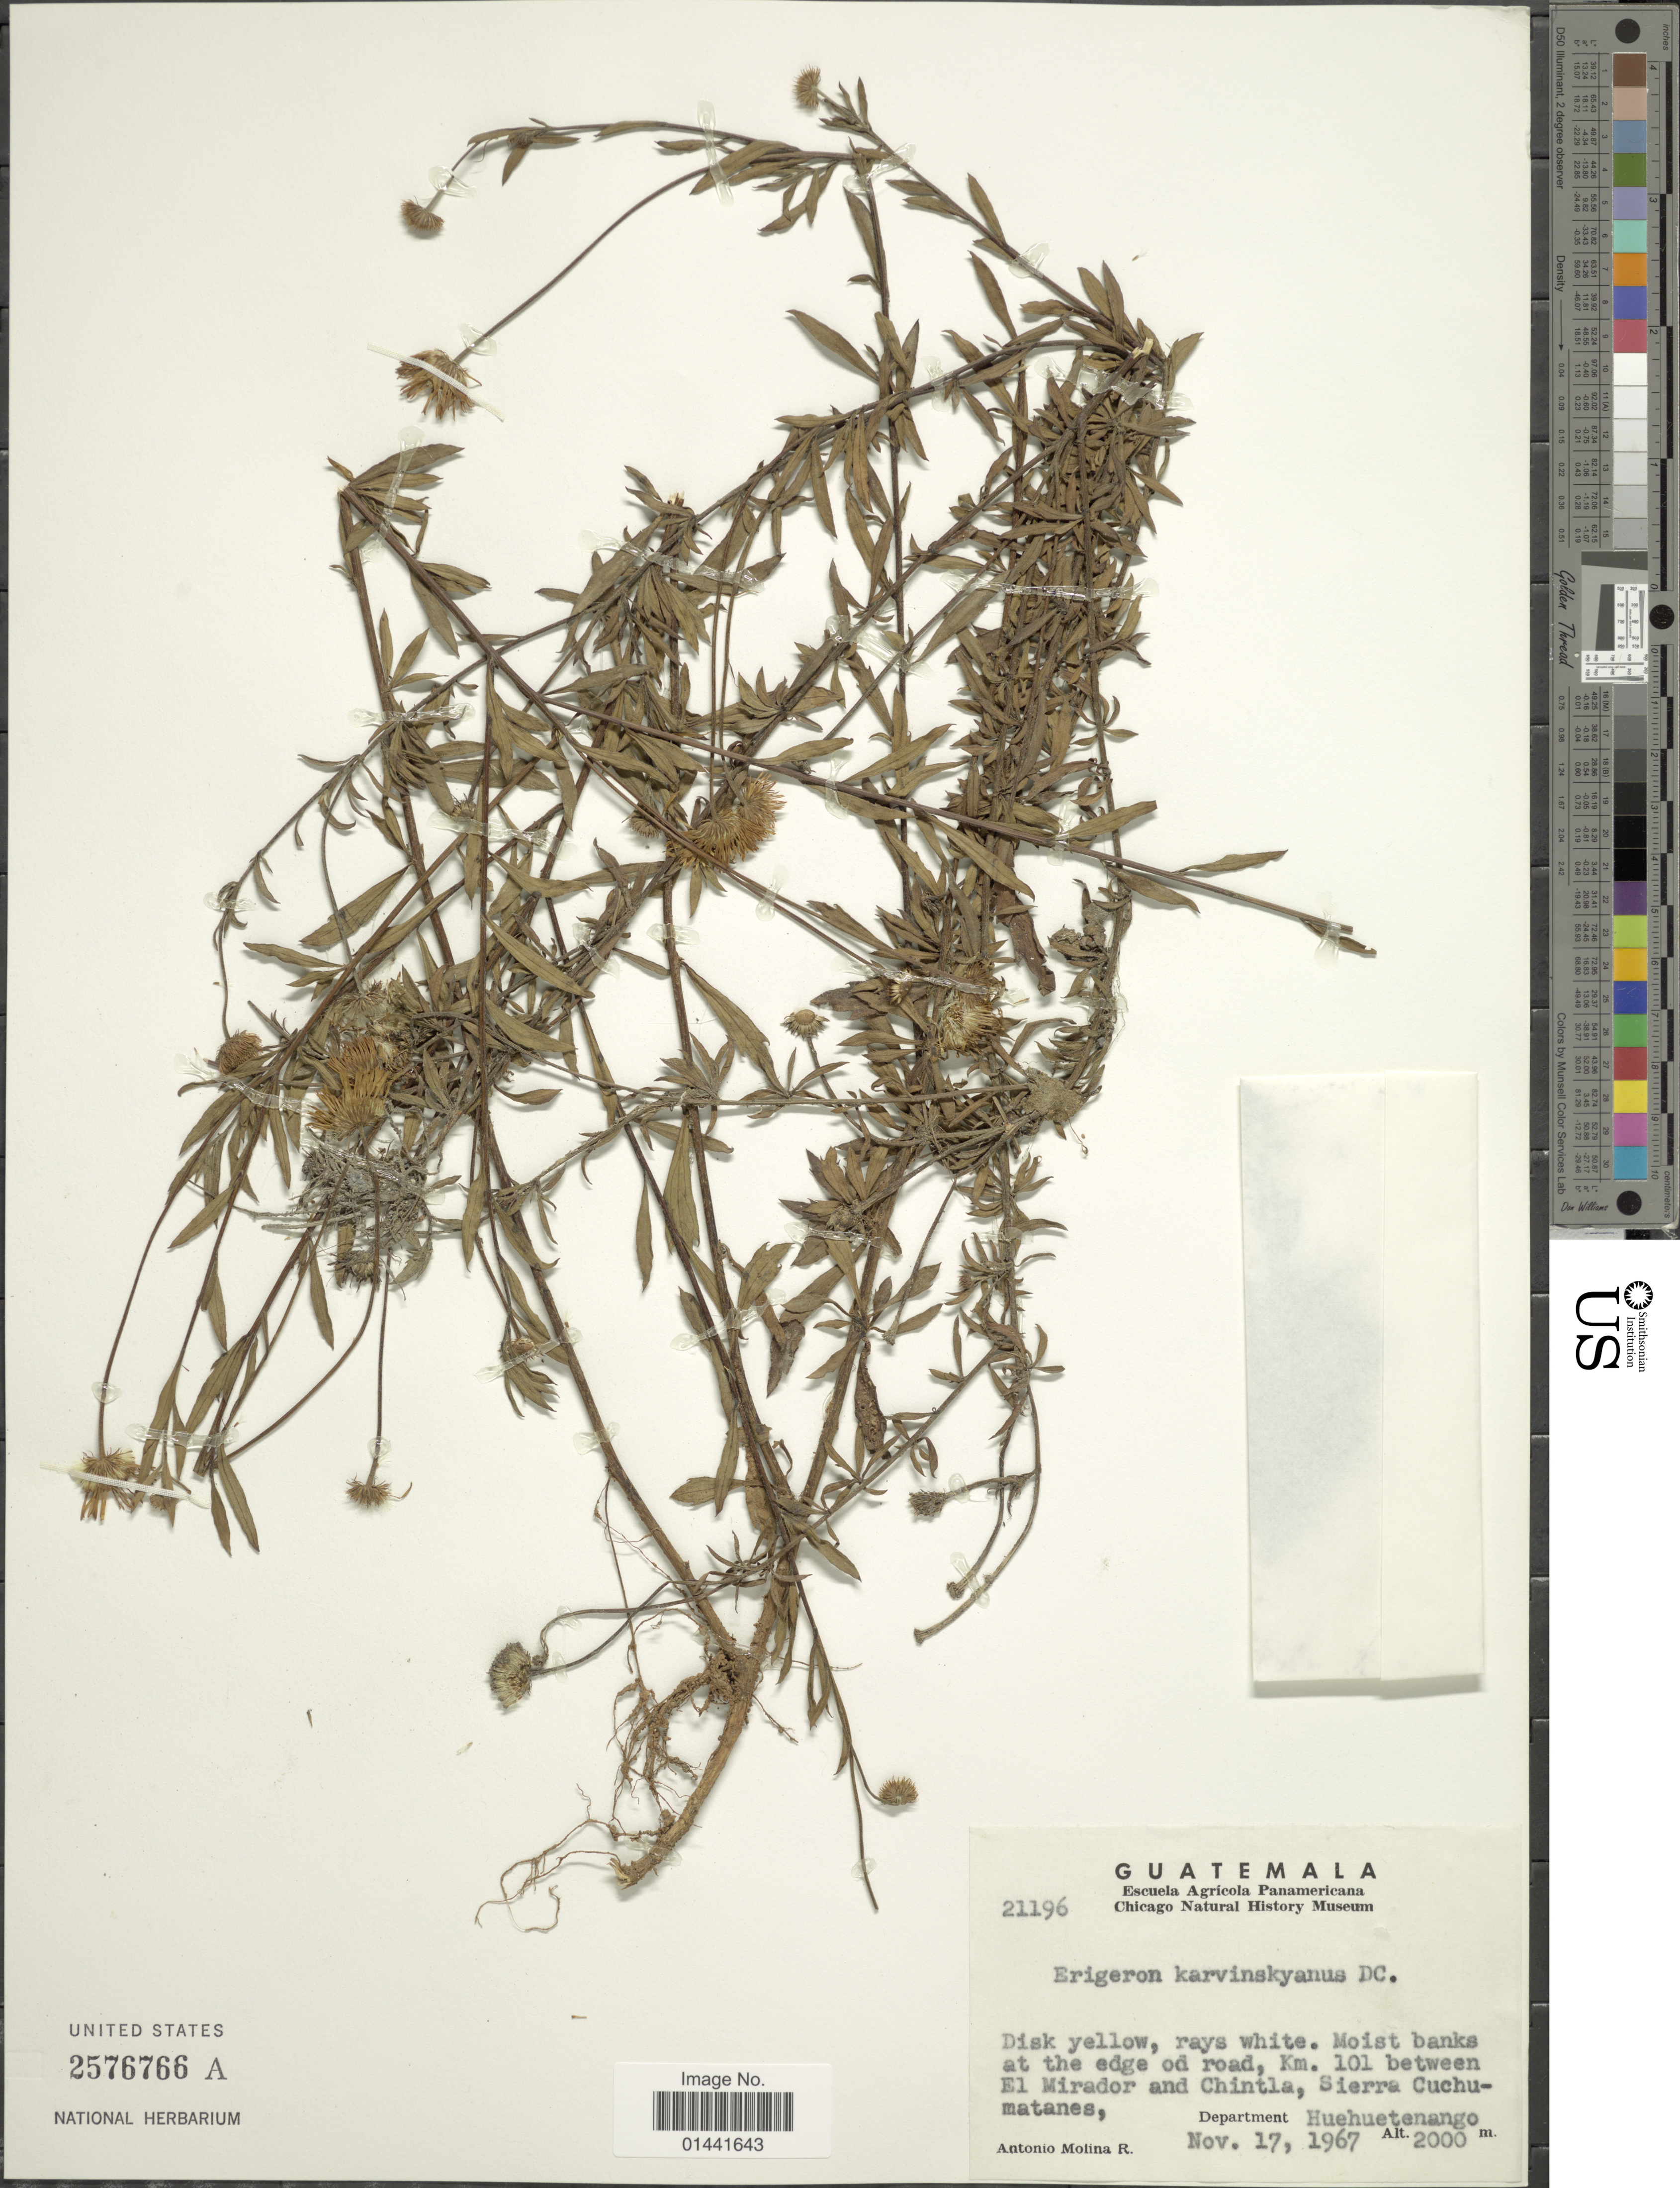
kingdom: Plantae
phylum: Tracheophyta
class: Magnoliopsida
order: Asterales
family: Asteraceae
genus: Erigeron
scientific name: Erigeron karvinskianus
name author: DC.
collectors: A. Molina R.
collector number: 21196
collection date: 1967-11-17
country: Guatemala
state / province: Huehuetenango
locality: Moist banks at the edge of road, Km. 101 between El Mirador and Chintla, Sierra Cuchumatanes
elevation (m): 2000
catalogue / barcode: US 2576766A